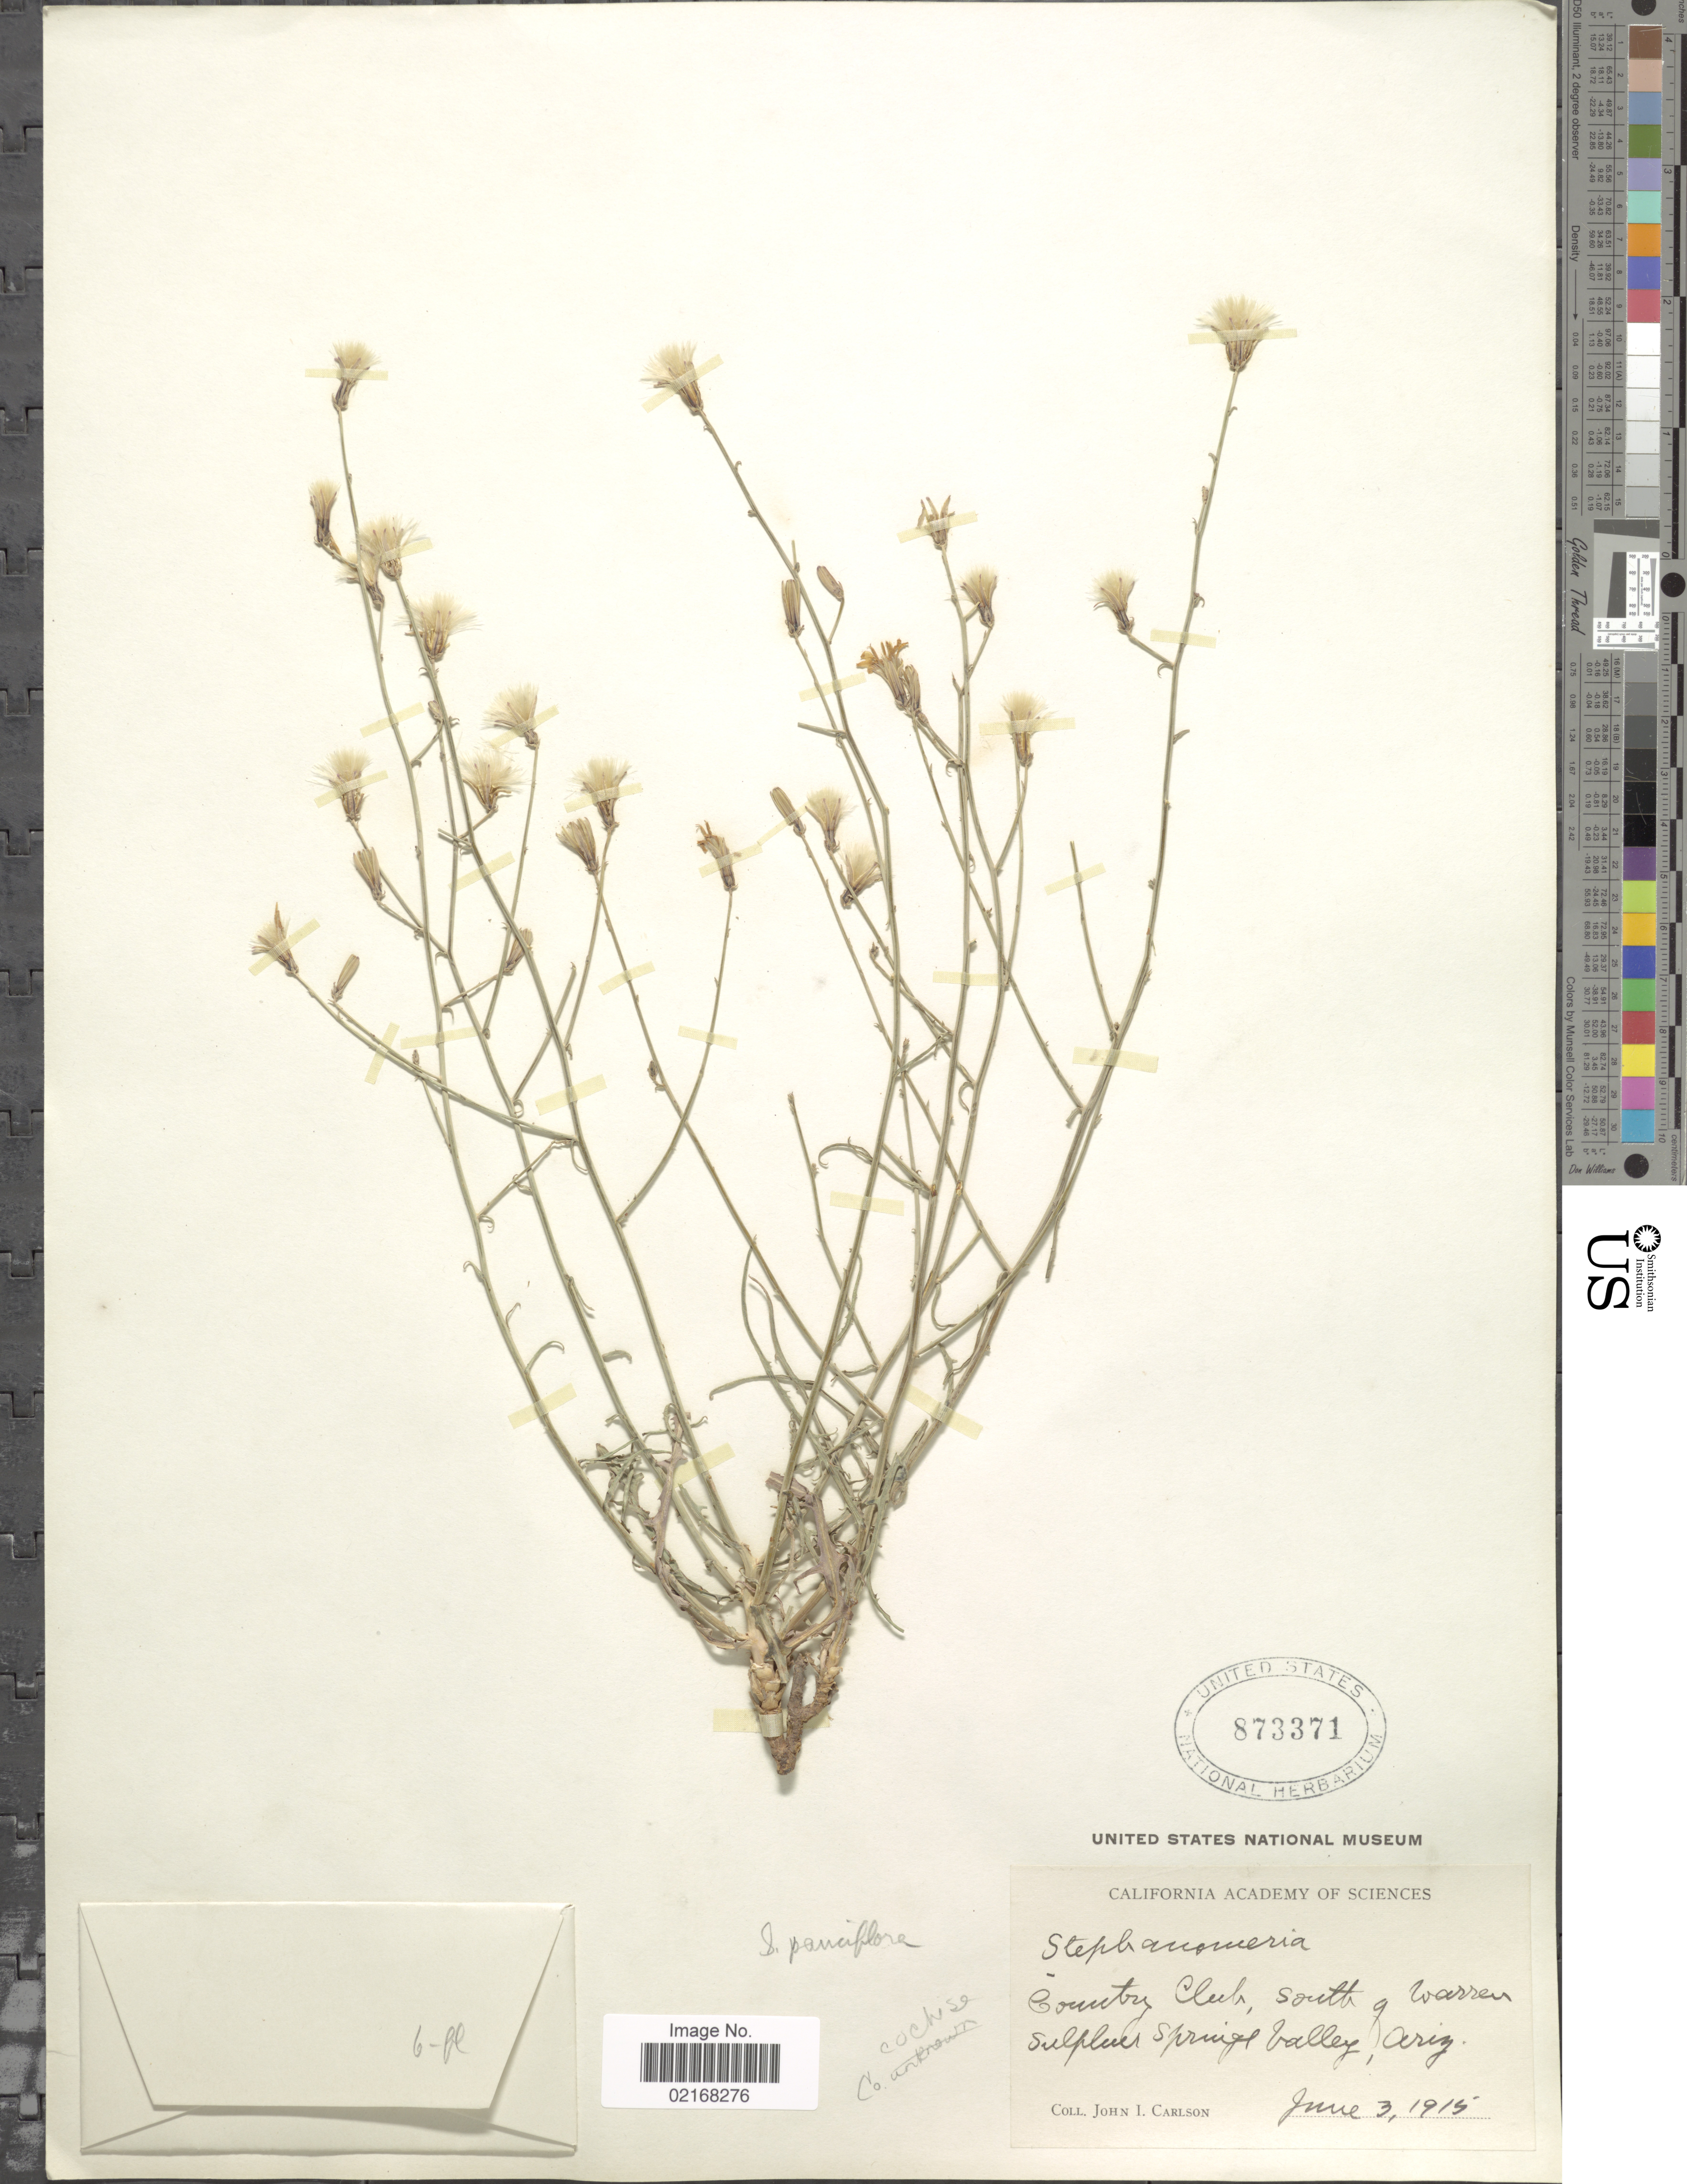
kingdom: Plantae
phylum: Tracheophyta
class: Magnoliopsida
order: Asterales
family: Asteraceae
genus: Stephanomeria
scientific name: Stephanomeria pauciflora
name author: (Torr.) A. Nelson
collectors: J. Carlson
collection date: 1915-06-03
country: United States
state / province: Arizona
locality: Country Club, South of Warren Sulpher Springs Valley, Ariz. Cochise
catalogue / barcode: US 873371